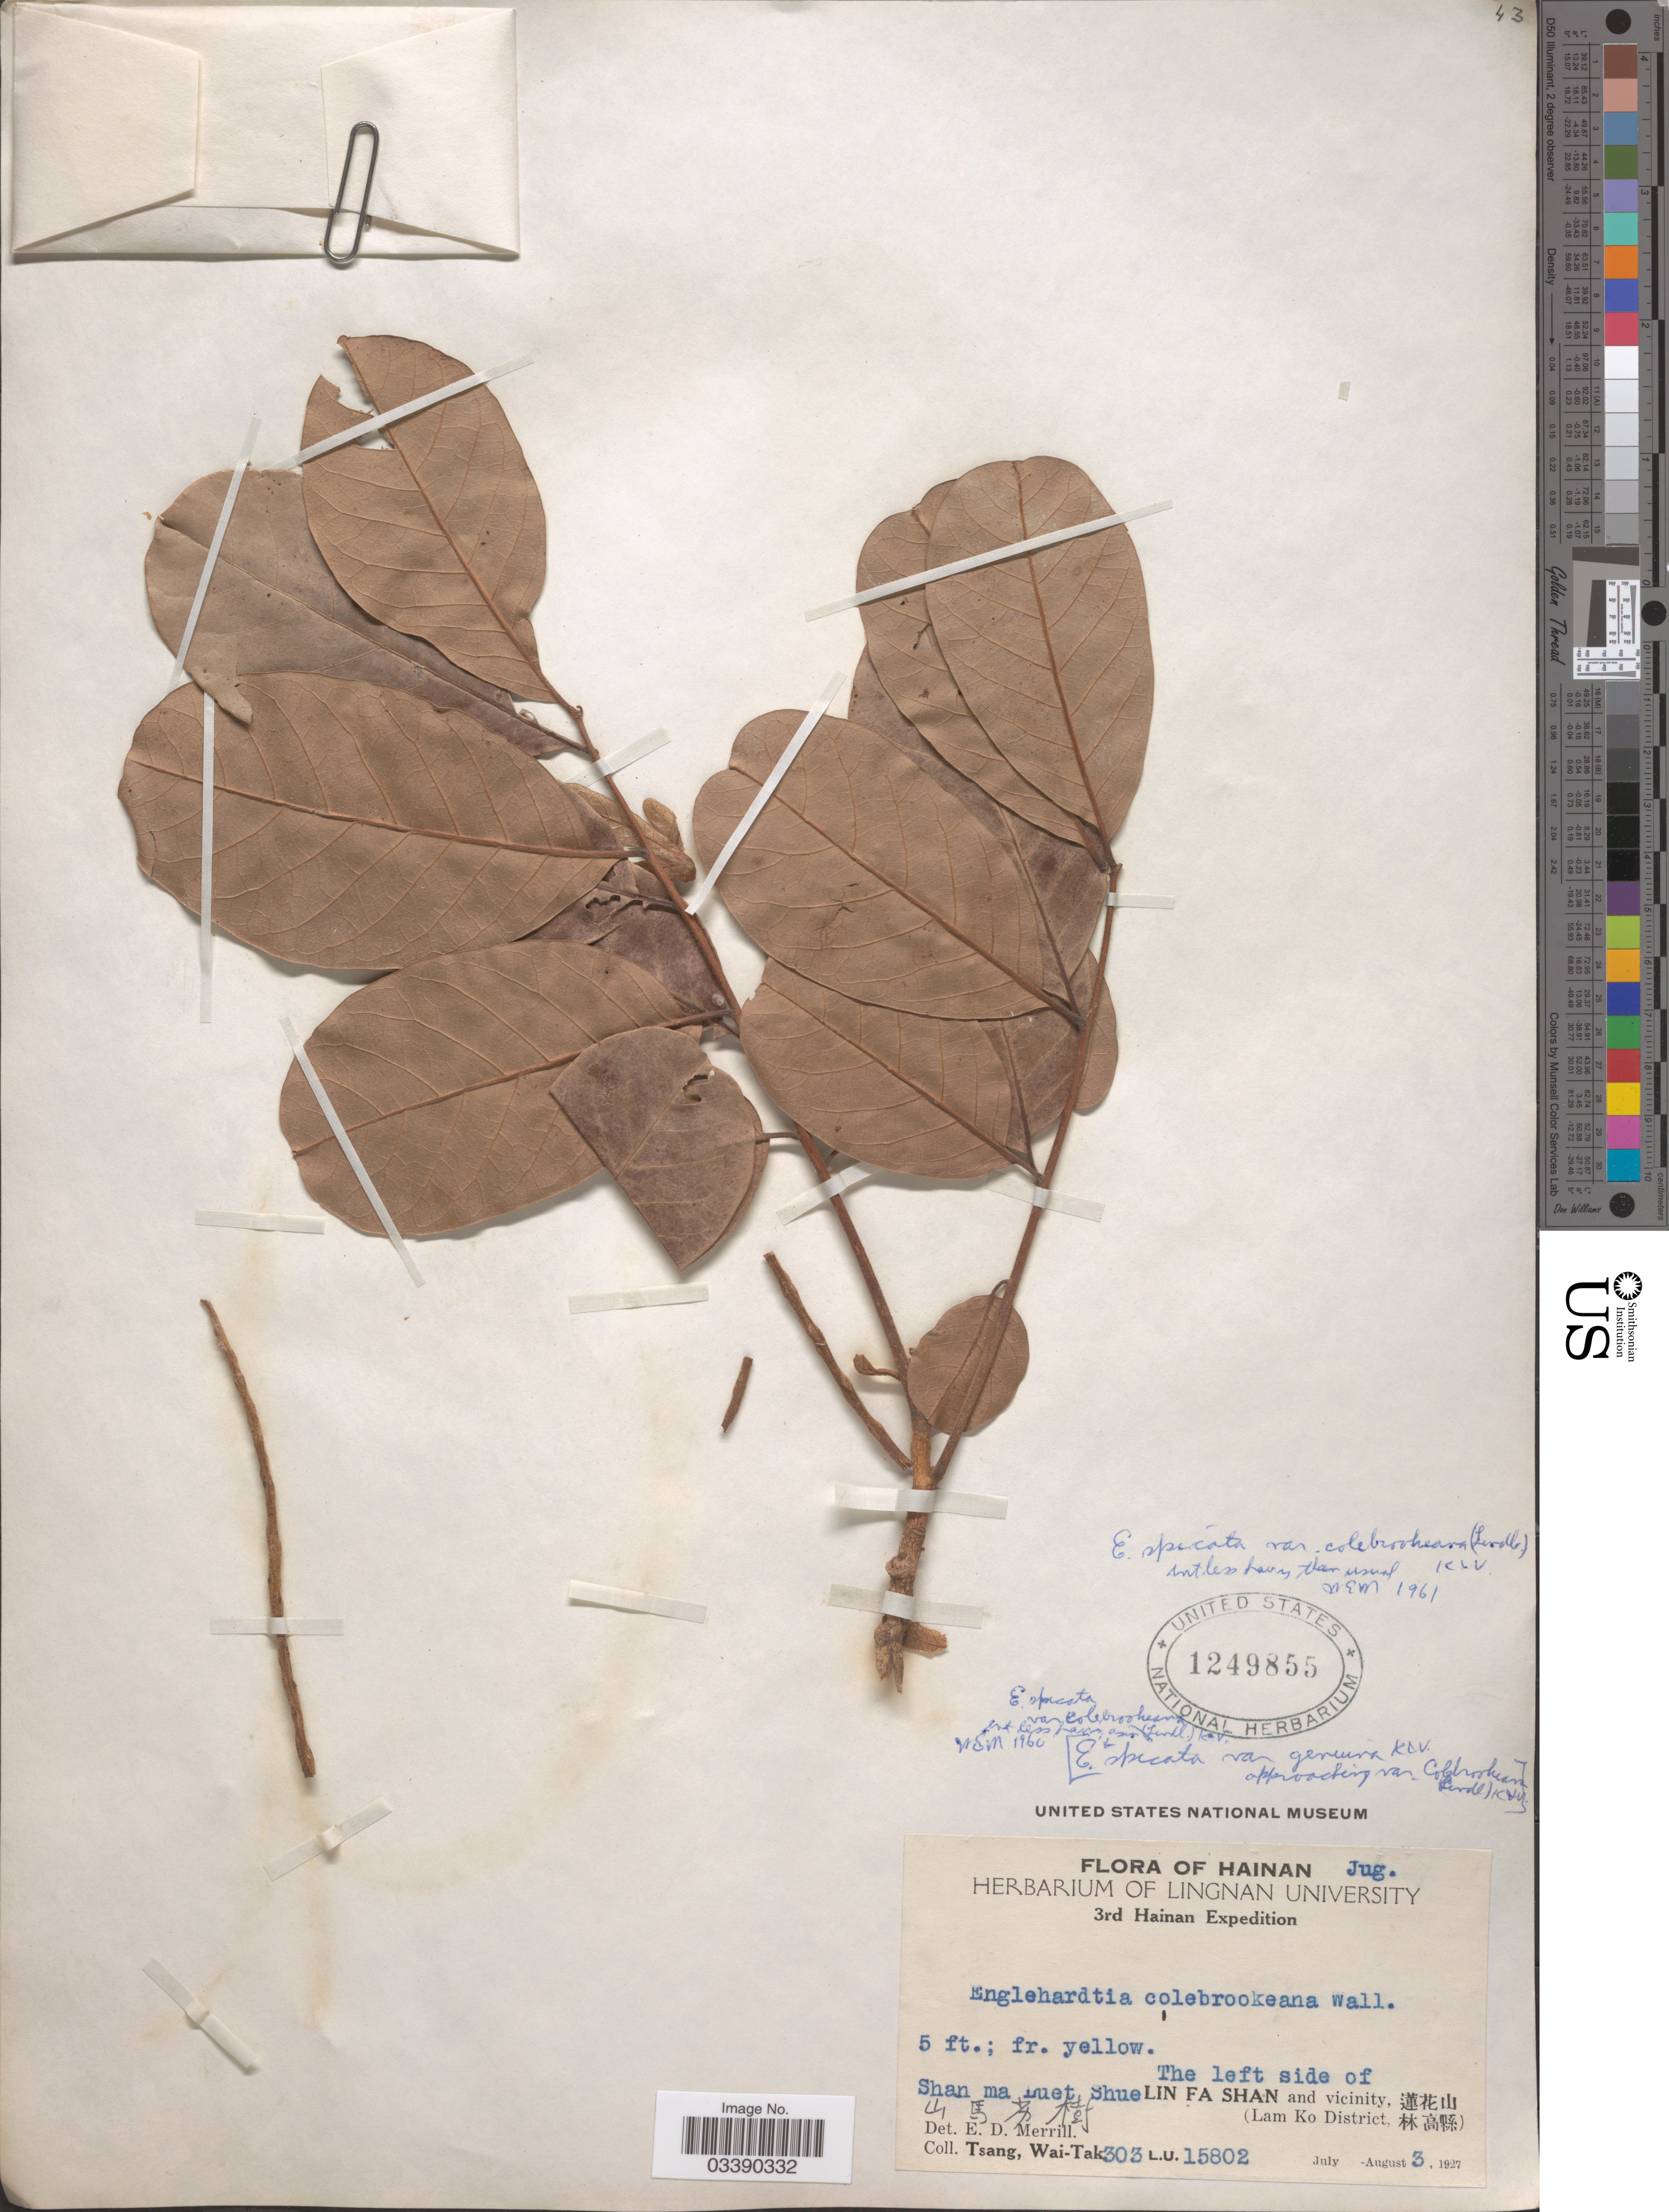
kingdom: Plantae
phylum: Tracheophyta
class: Magnoliopsida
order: Fagales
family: Juglandaceae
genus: Engelhardia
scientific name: Engelhardia spicata var. colebrookeana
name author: (Lindl.) Koord. & Valeton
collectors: W. T. Tsang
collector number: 303L.U.15802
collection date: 1927-08-03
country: China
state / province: Hainan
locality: The left side of Shan ma Luet Shue. Lin Fa Shan and vicinity, [Foreign script] (Lam Ko District)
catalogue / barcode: US 1249855